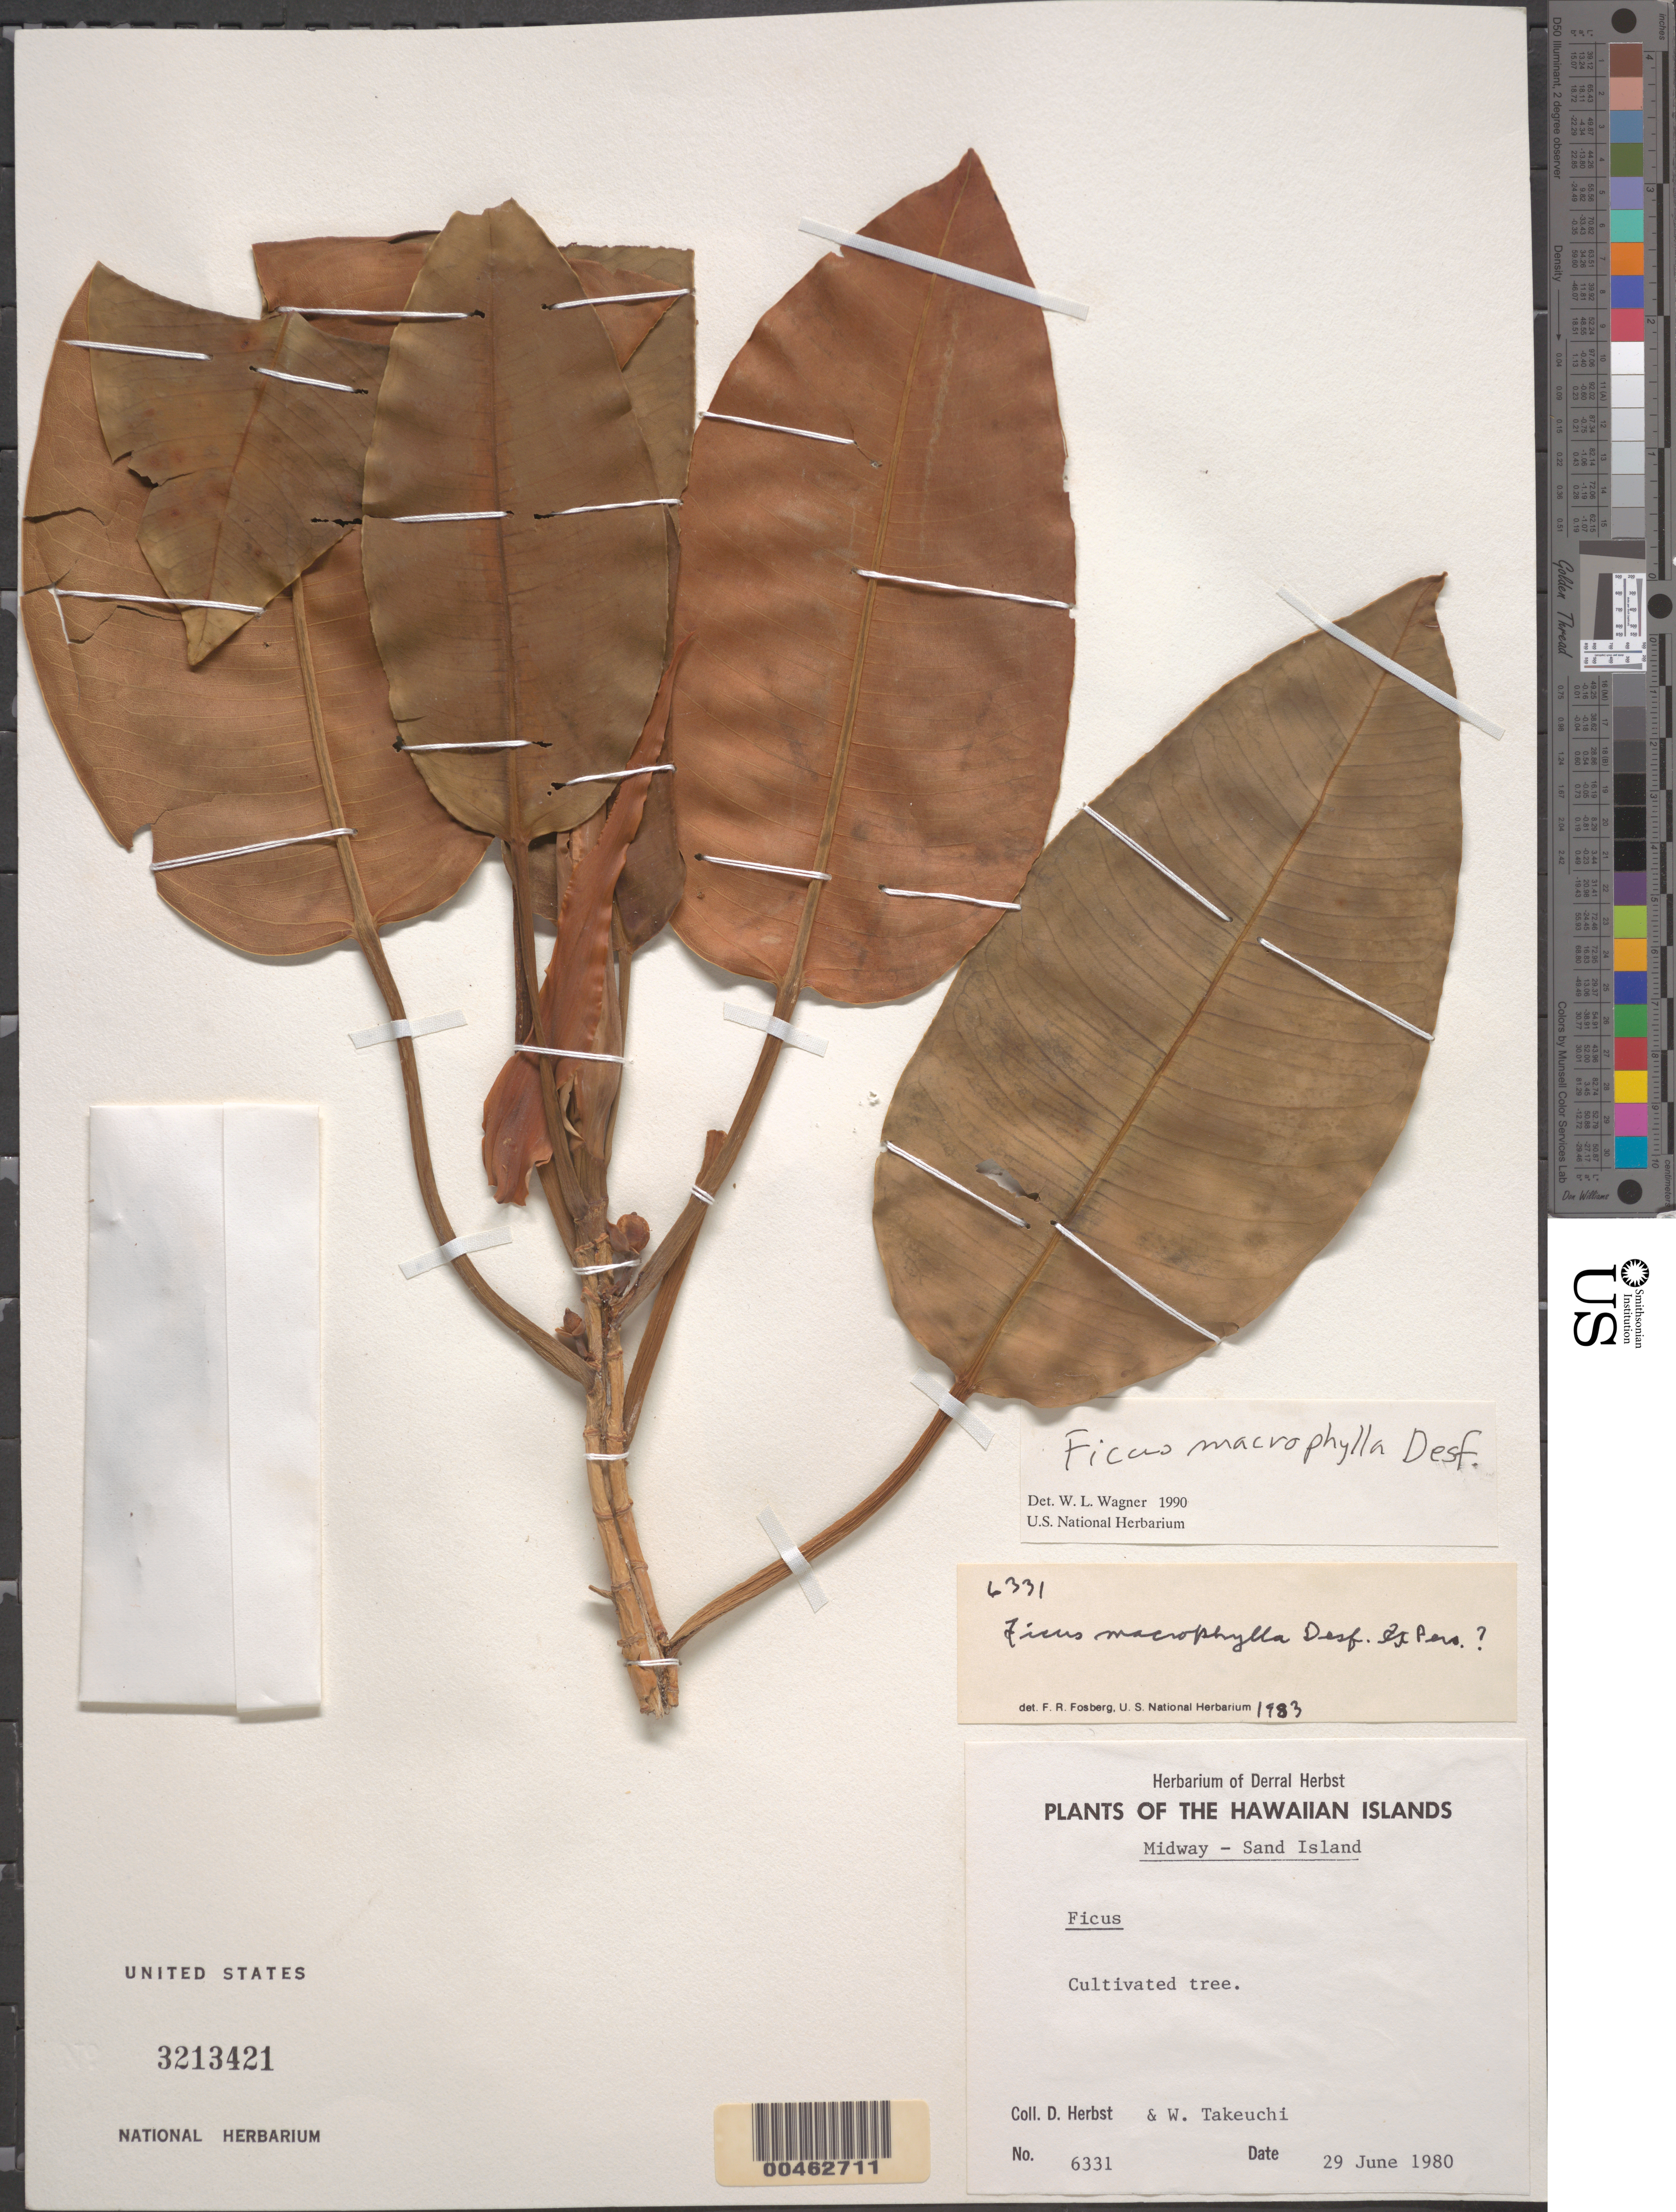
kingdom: Plantae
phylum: Tracheophyta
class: Magnoliopsida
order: Rosales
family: Moraceae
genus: Ficus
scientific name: Ficus macrophylla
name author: Pers.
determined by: Wagner, W. L., (BOT), Smithsonian Institution - National Museum of Natural History (UNITED STATES)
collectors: D. R. Herbst & W. N. Takeuchi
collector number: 6331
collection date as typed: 29 Jun 1980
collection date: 1980-06-29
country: United States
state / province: Hawaii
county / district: Honolulu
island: Sand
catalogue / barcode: US 3213421